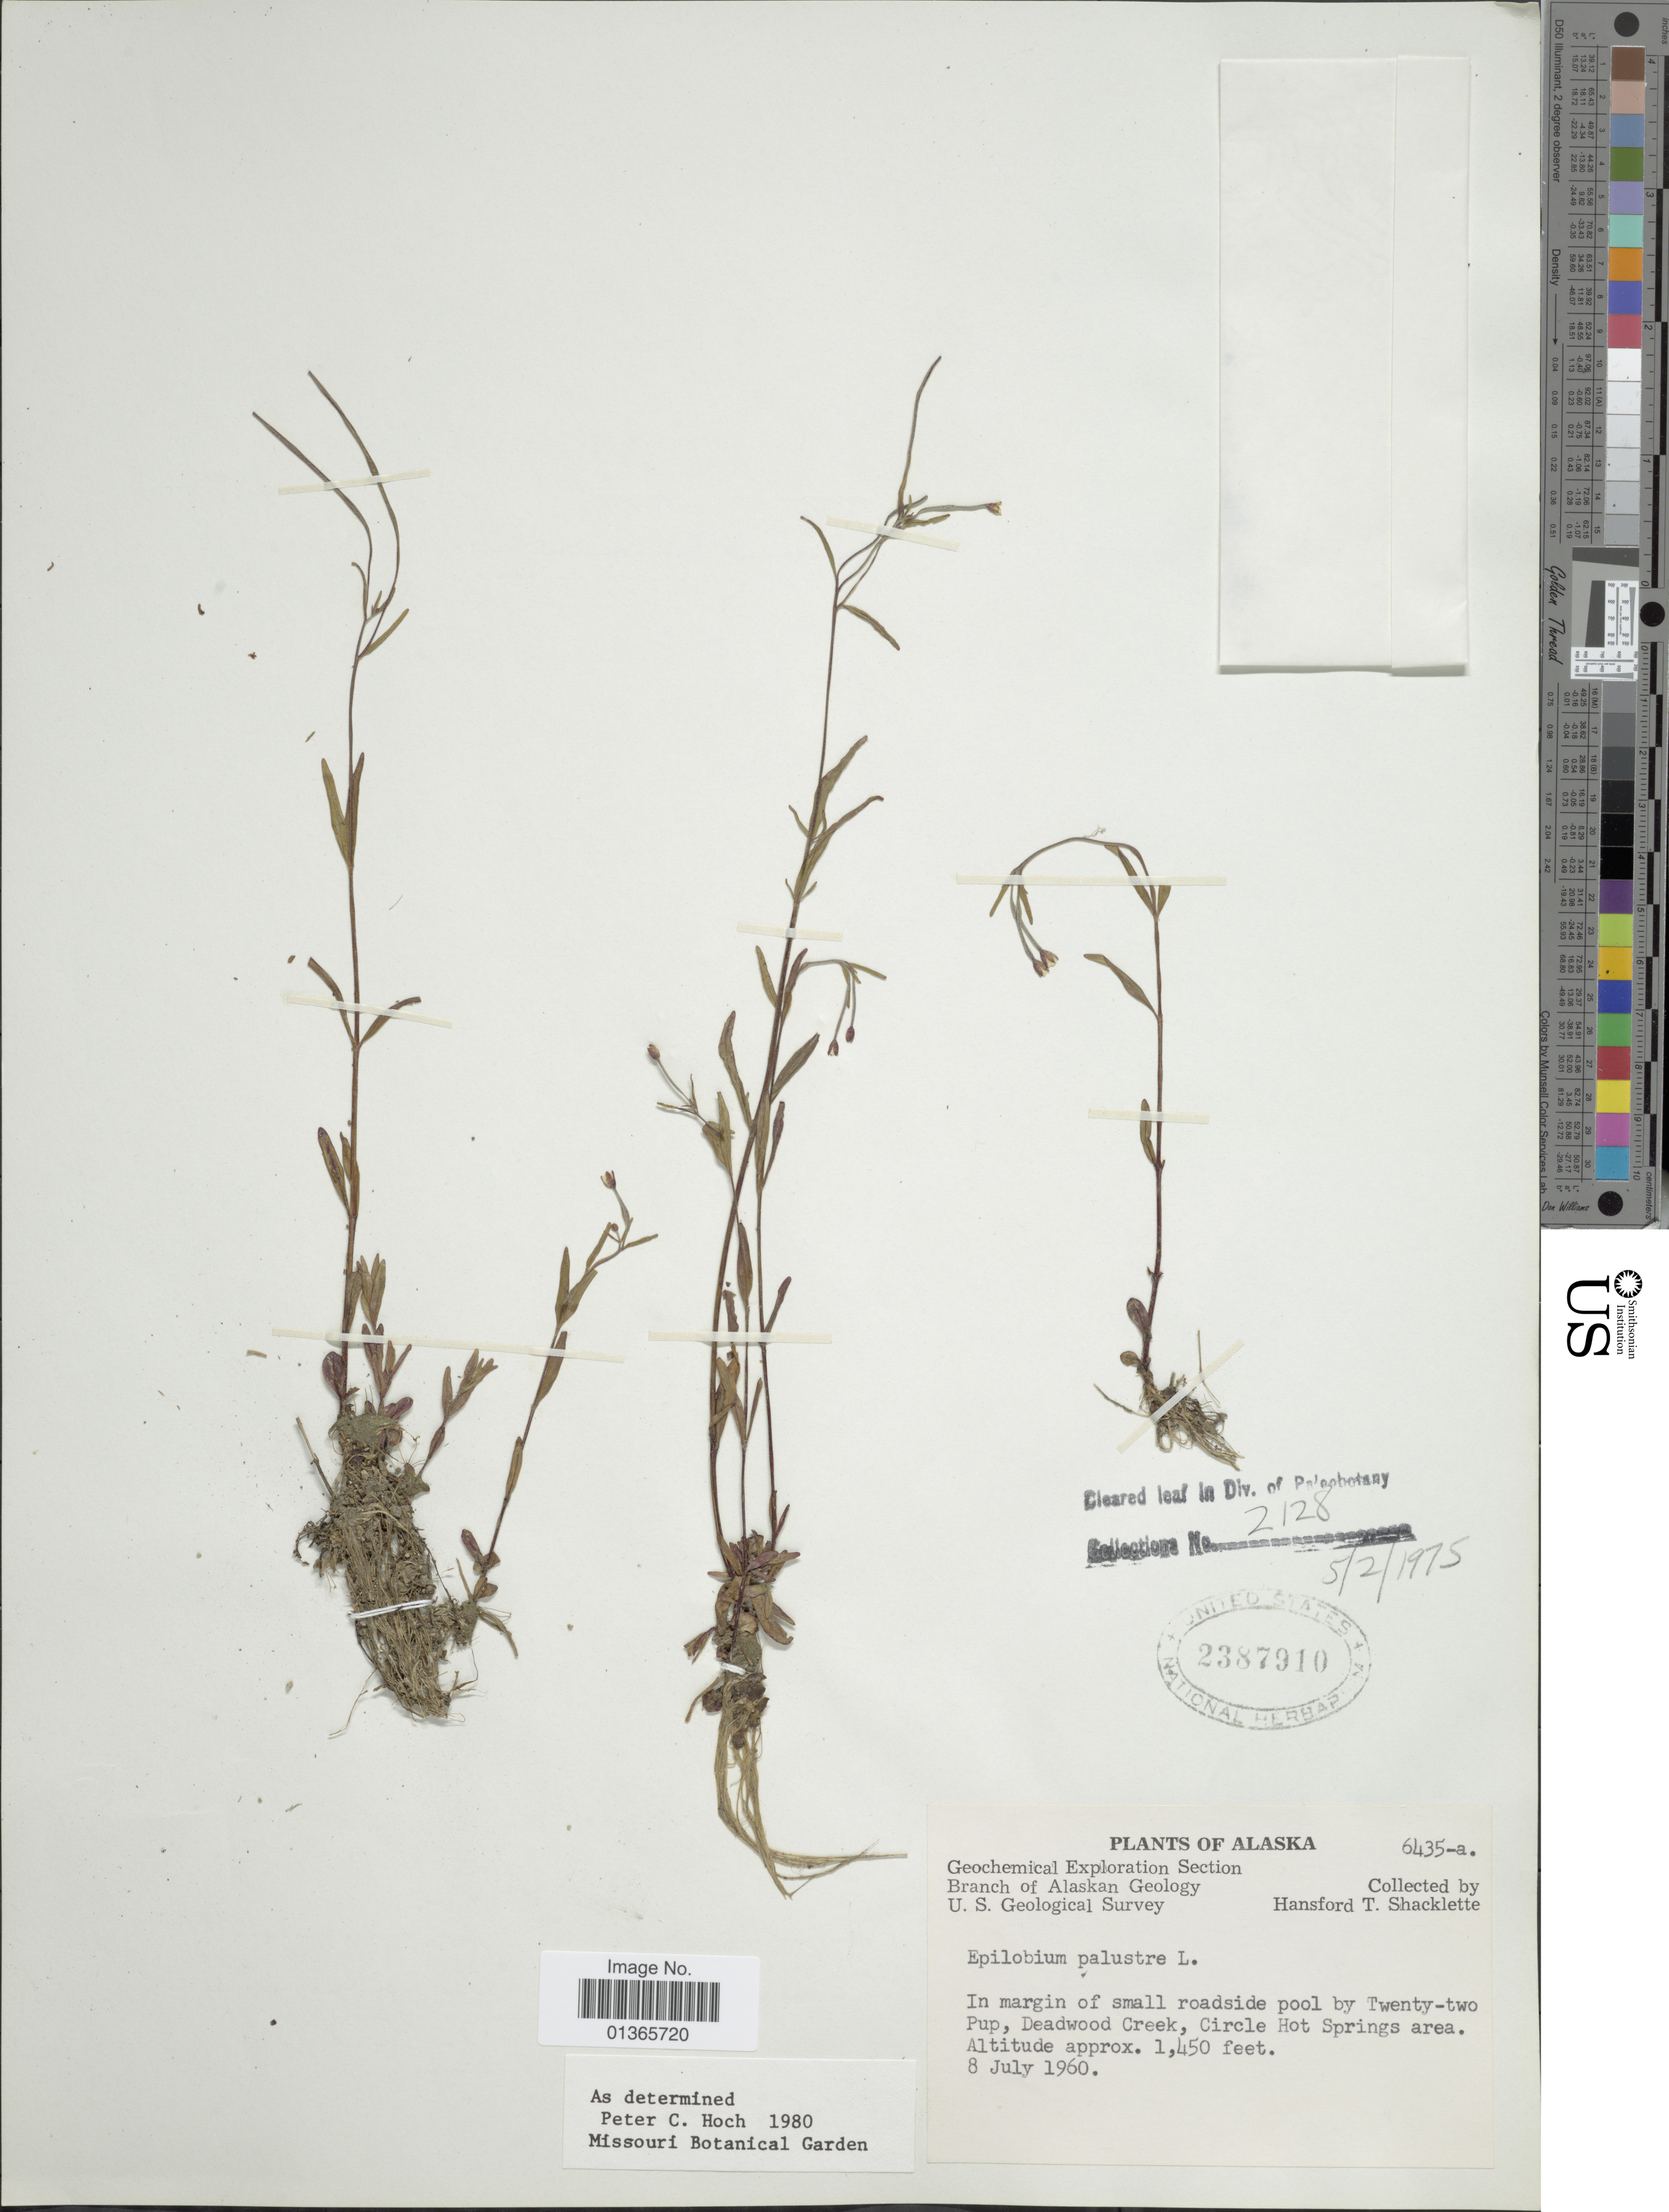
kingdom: Plantae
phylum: Tracheophyta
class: Magnoliopsida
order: Myrtales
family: Onagraceae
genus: Epilobium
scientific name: Epilobium palustre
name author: L.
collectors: H. Shacklette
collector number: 6435-a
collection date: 1960-07-08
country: United States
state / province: Alaska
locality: In margin of small roadside pool by Twenty-two Pup, Deadwood Creek, Circle Hot Springs area.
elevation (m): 442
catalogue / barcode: US 2387910